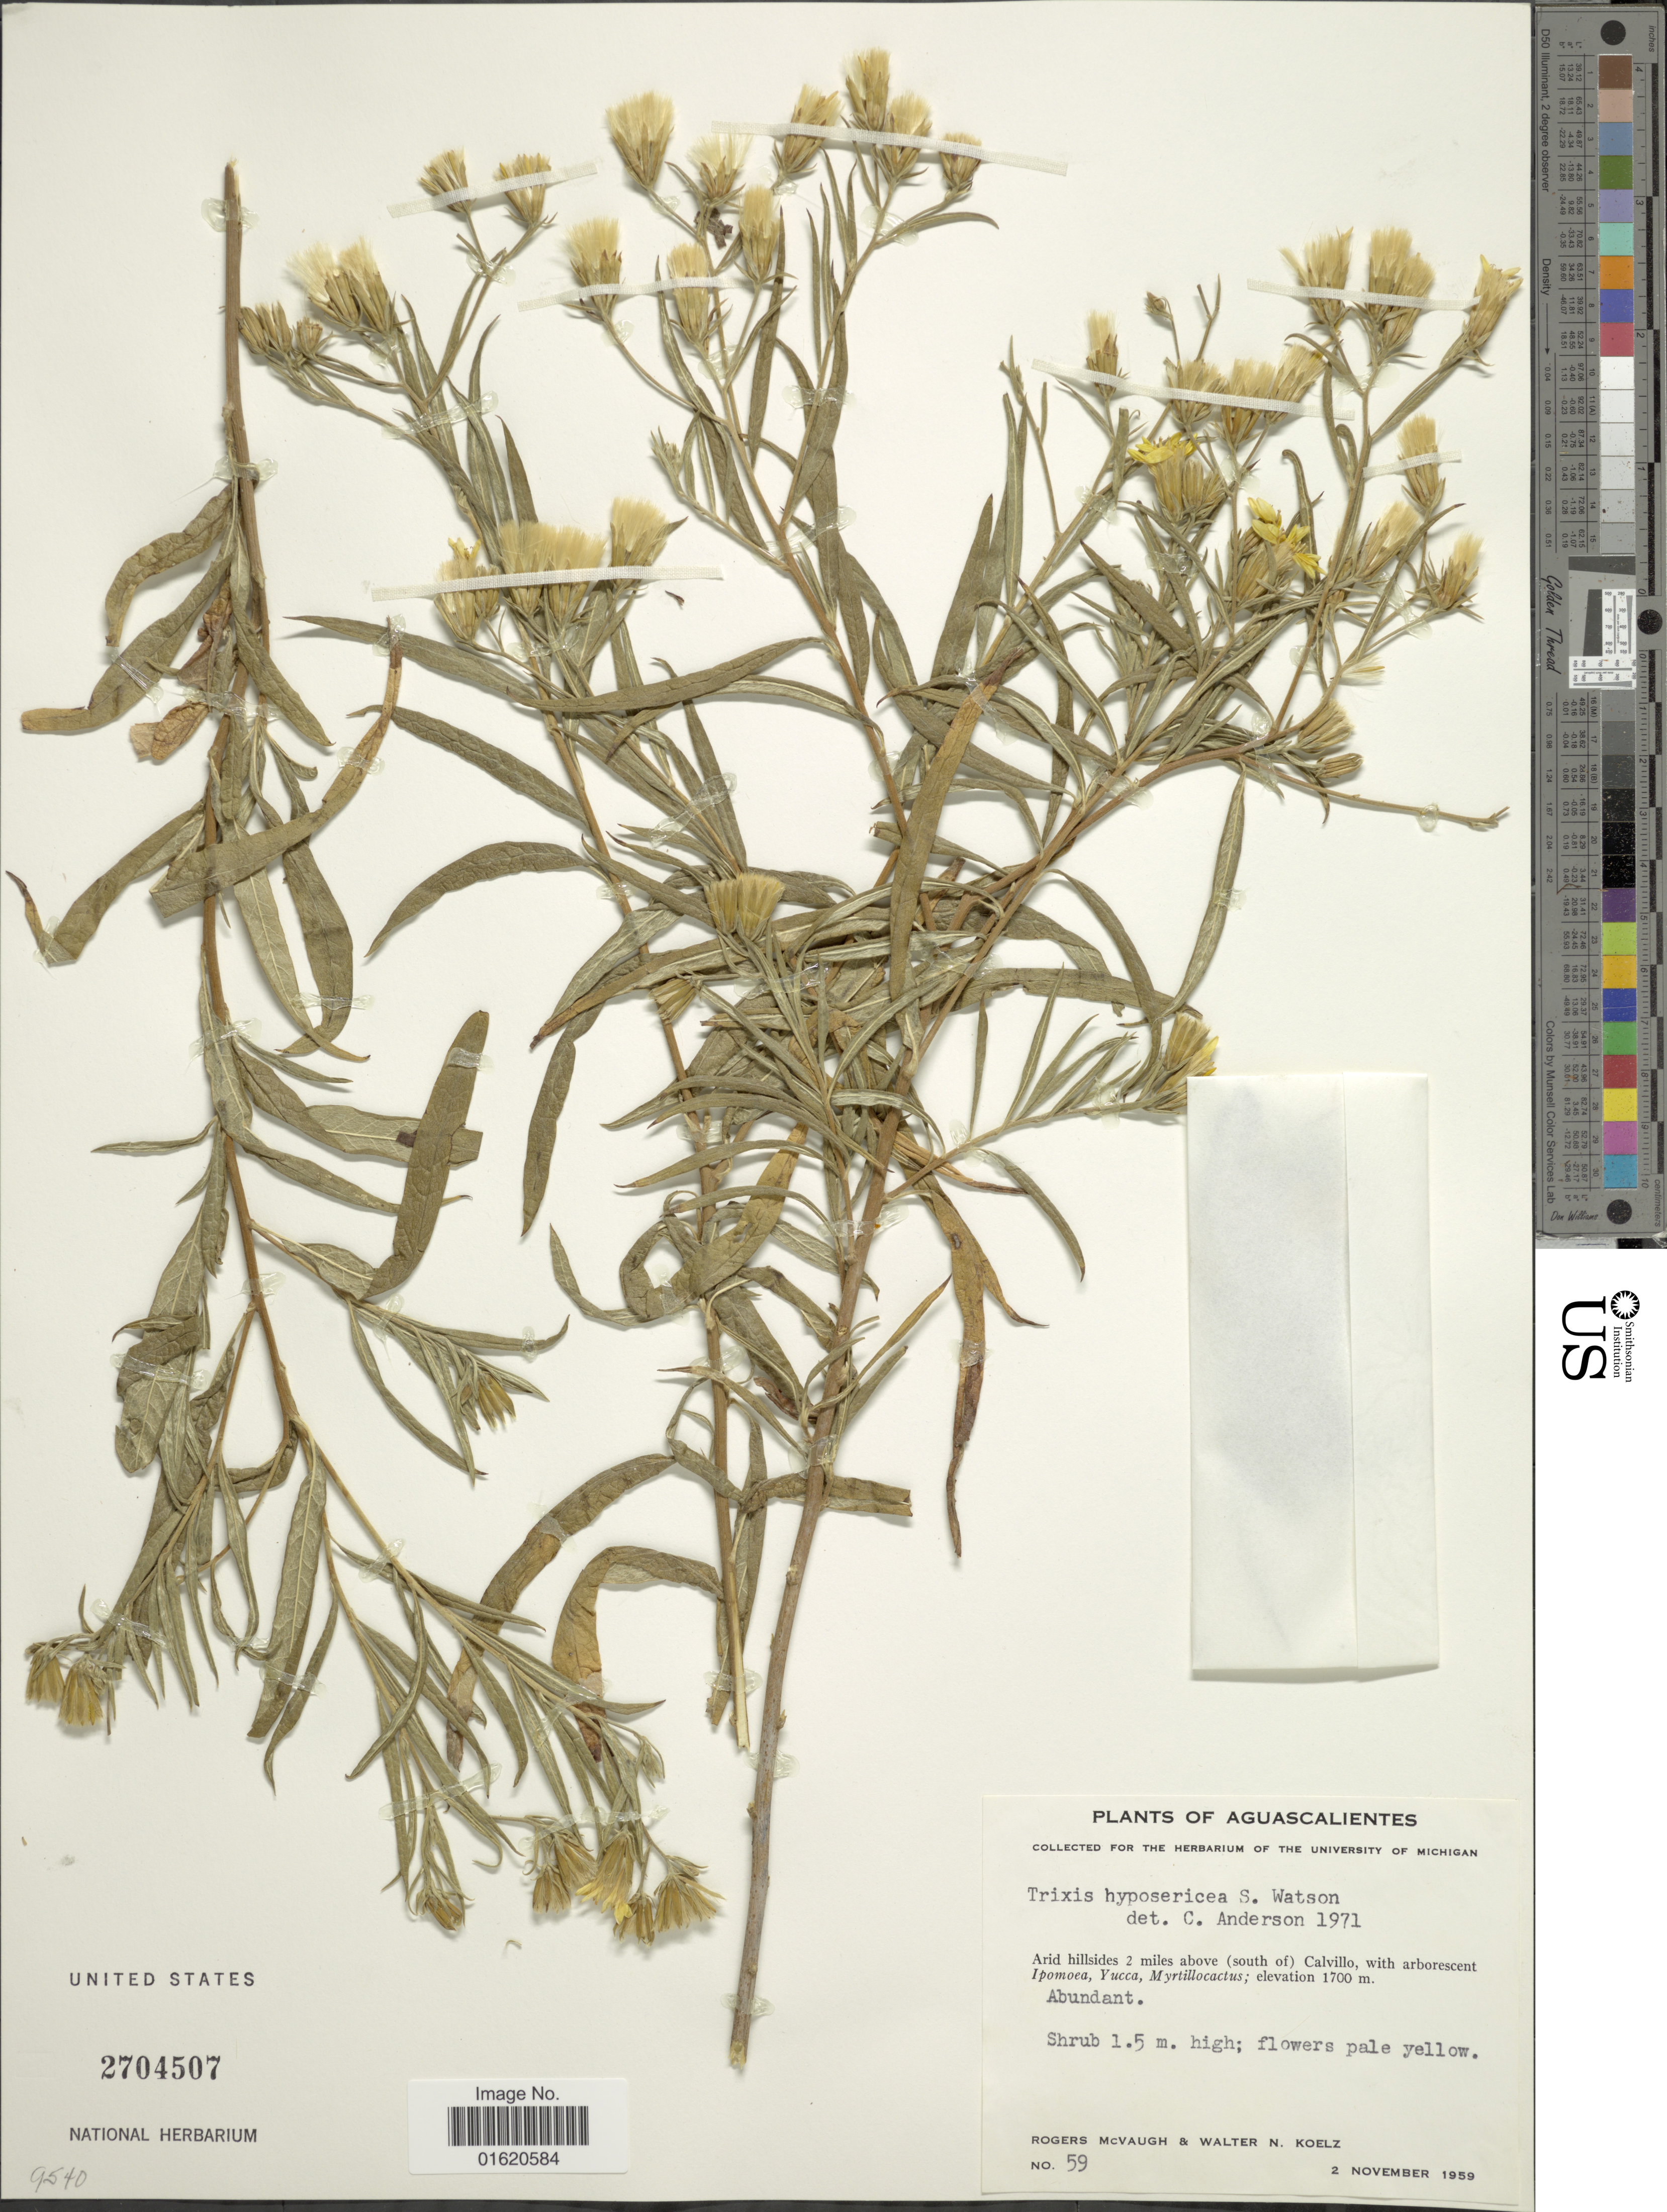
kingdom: Plantae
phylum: Tracheophyta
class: Magnoliopsida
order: Asterales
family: Asteraceae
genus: Trixis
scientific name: Trixis hyposericea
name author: S. Watson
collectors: R. McVaugh & W. N. Koelz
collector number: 59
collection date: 1959-11-02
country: Mexico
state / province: Aguascalientes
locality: Arid hillsides 2 miles above (south of) Calvillo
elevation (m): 1700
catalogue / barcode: US 2704507